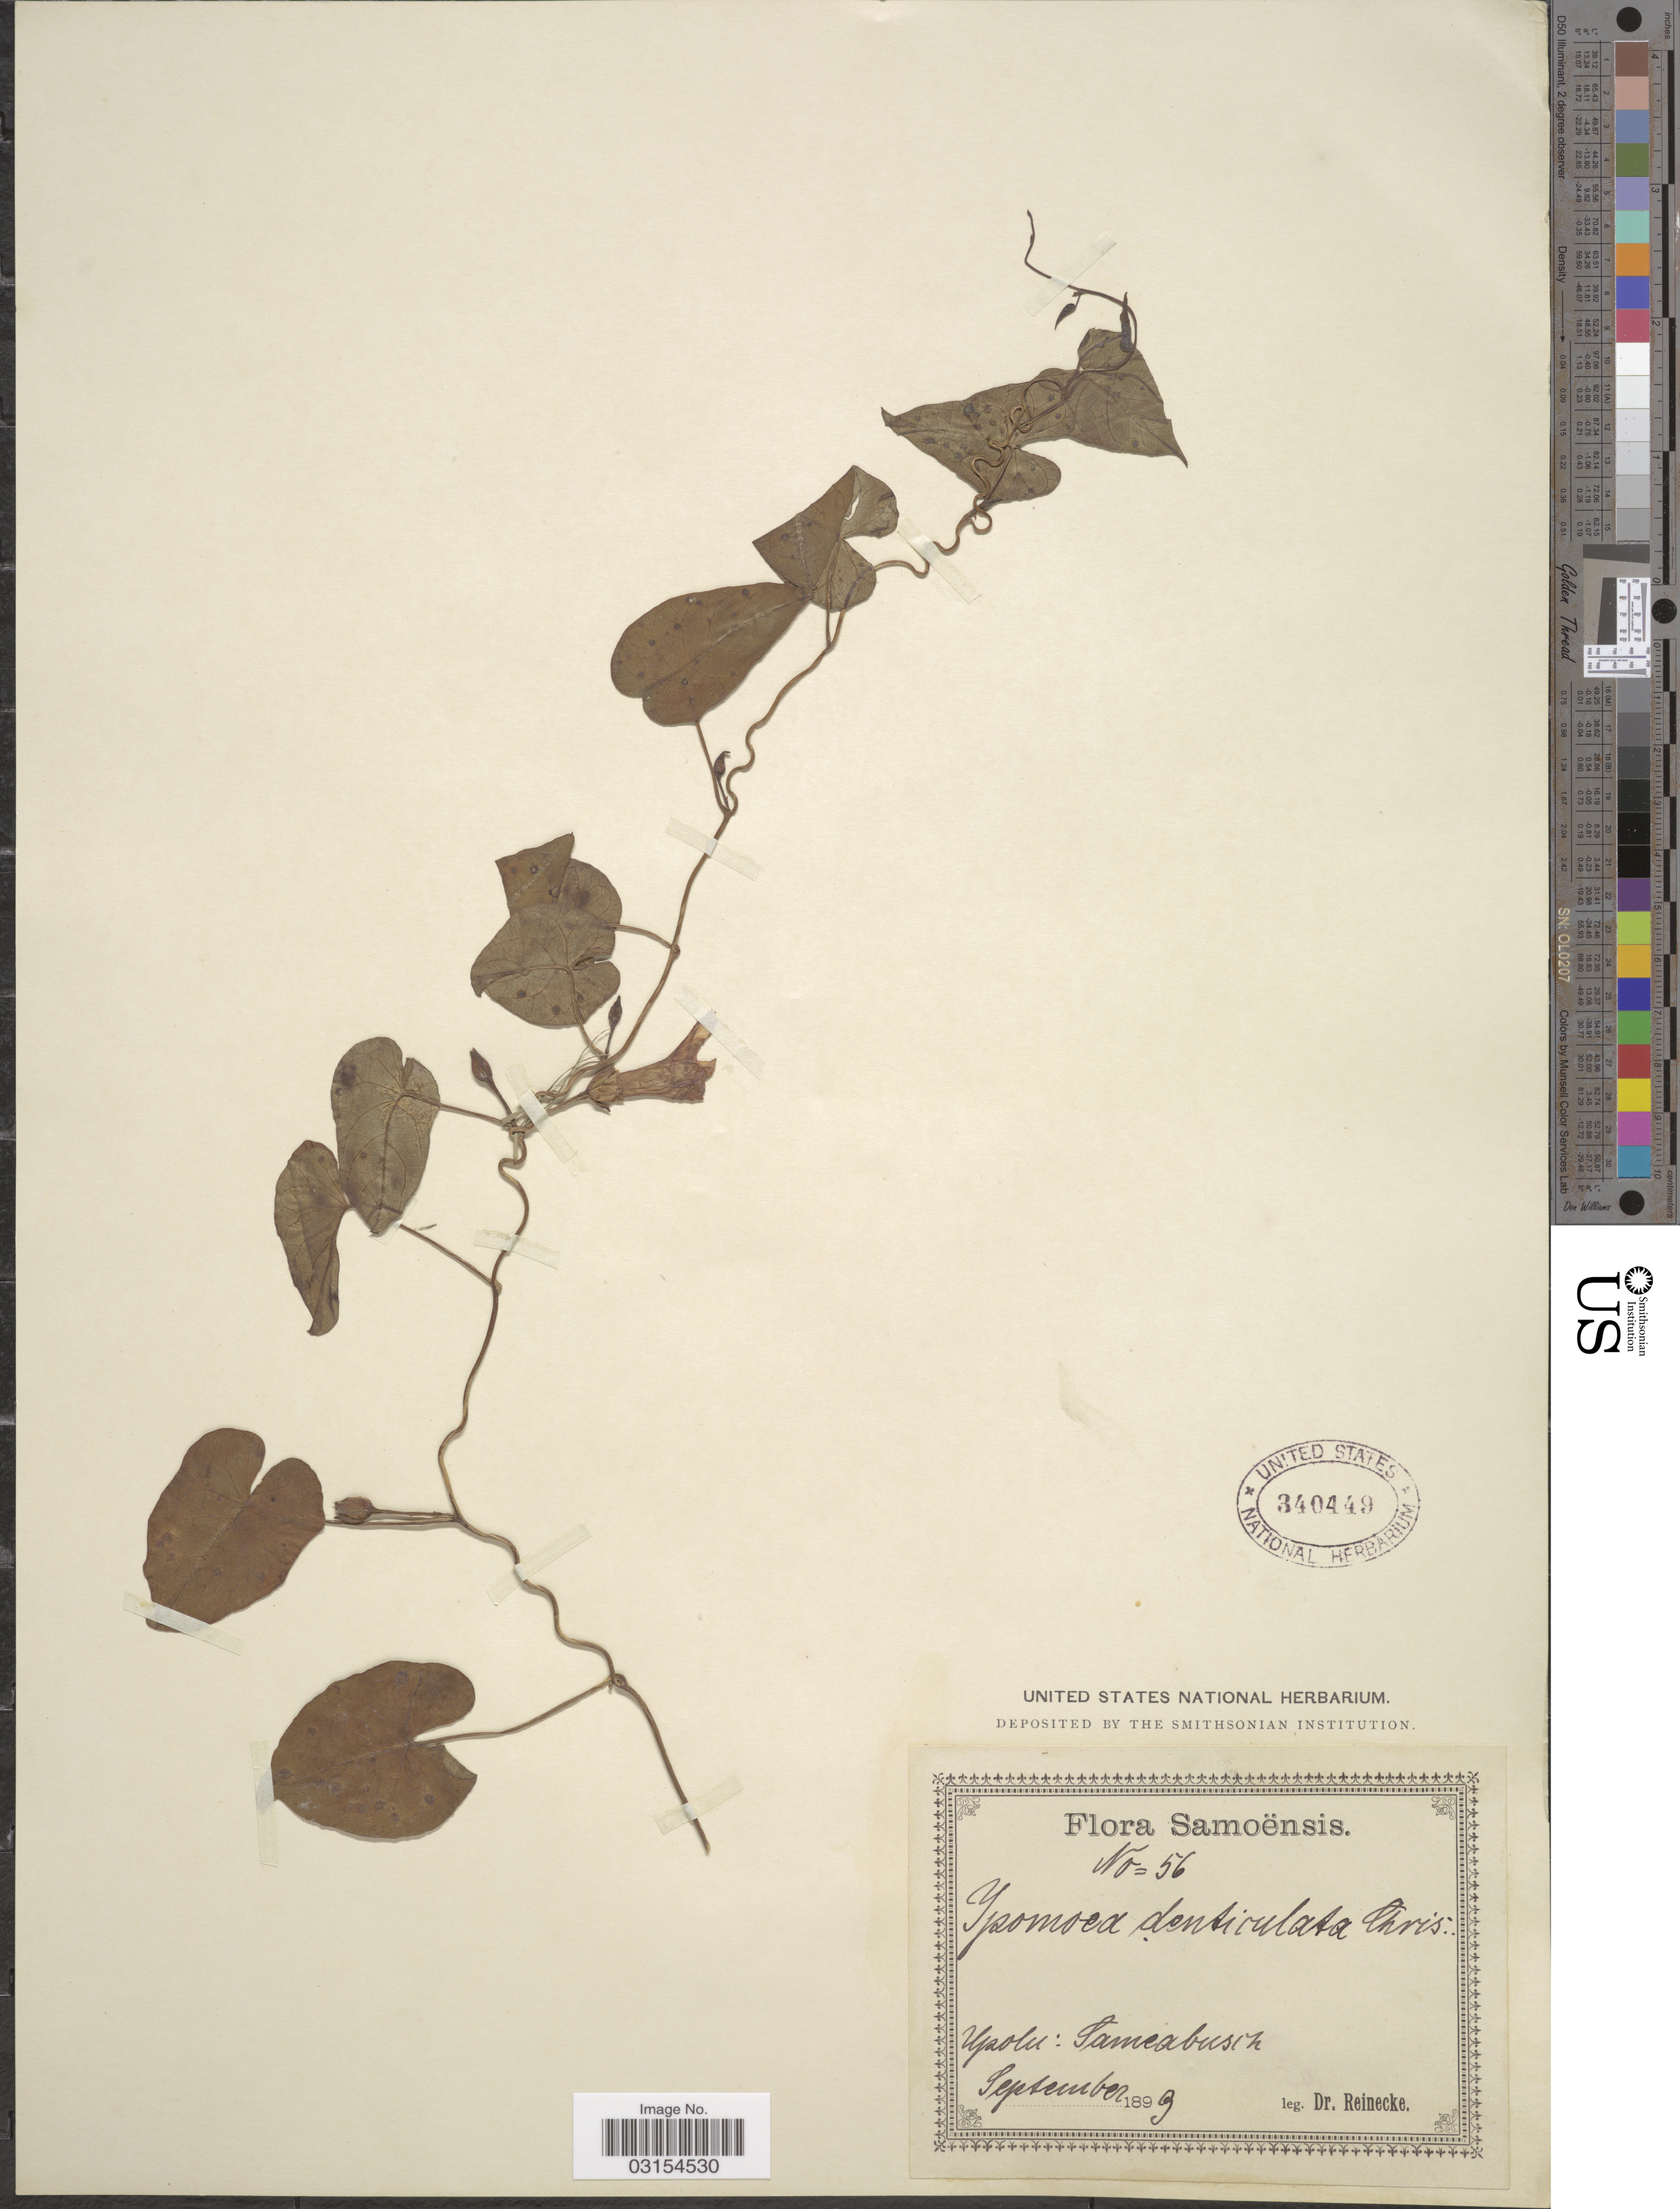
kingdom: Plantae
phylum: Tracheophyta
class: Magnoliopsida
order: Solanales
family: Convolvulaceae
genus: Ipomoea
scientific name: Ipomoea littoralis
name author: Blume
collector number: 56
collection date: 1899-09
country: Samoa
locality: Samoënsis. Upolu: Sameabusch.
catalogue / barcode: US 340449